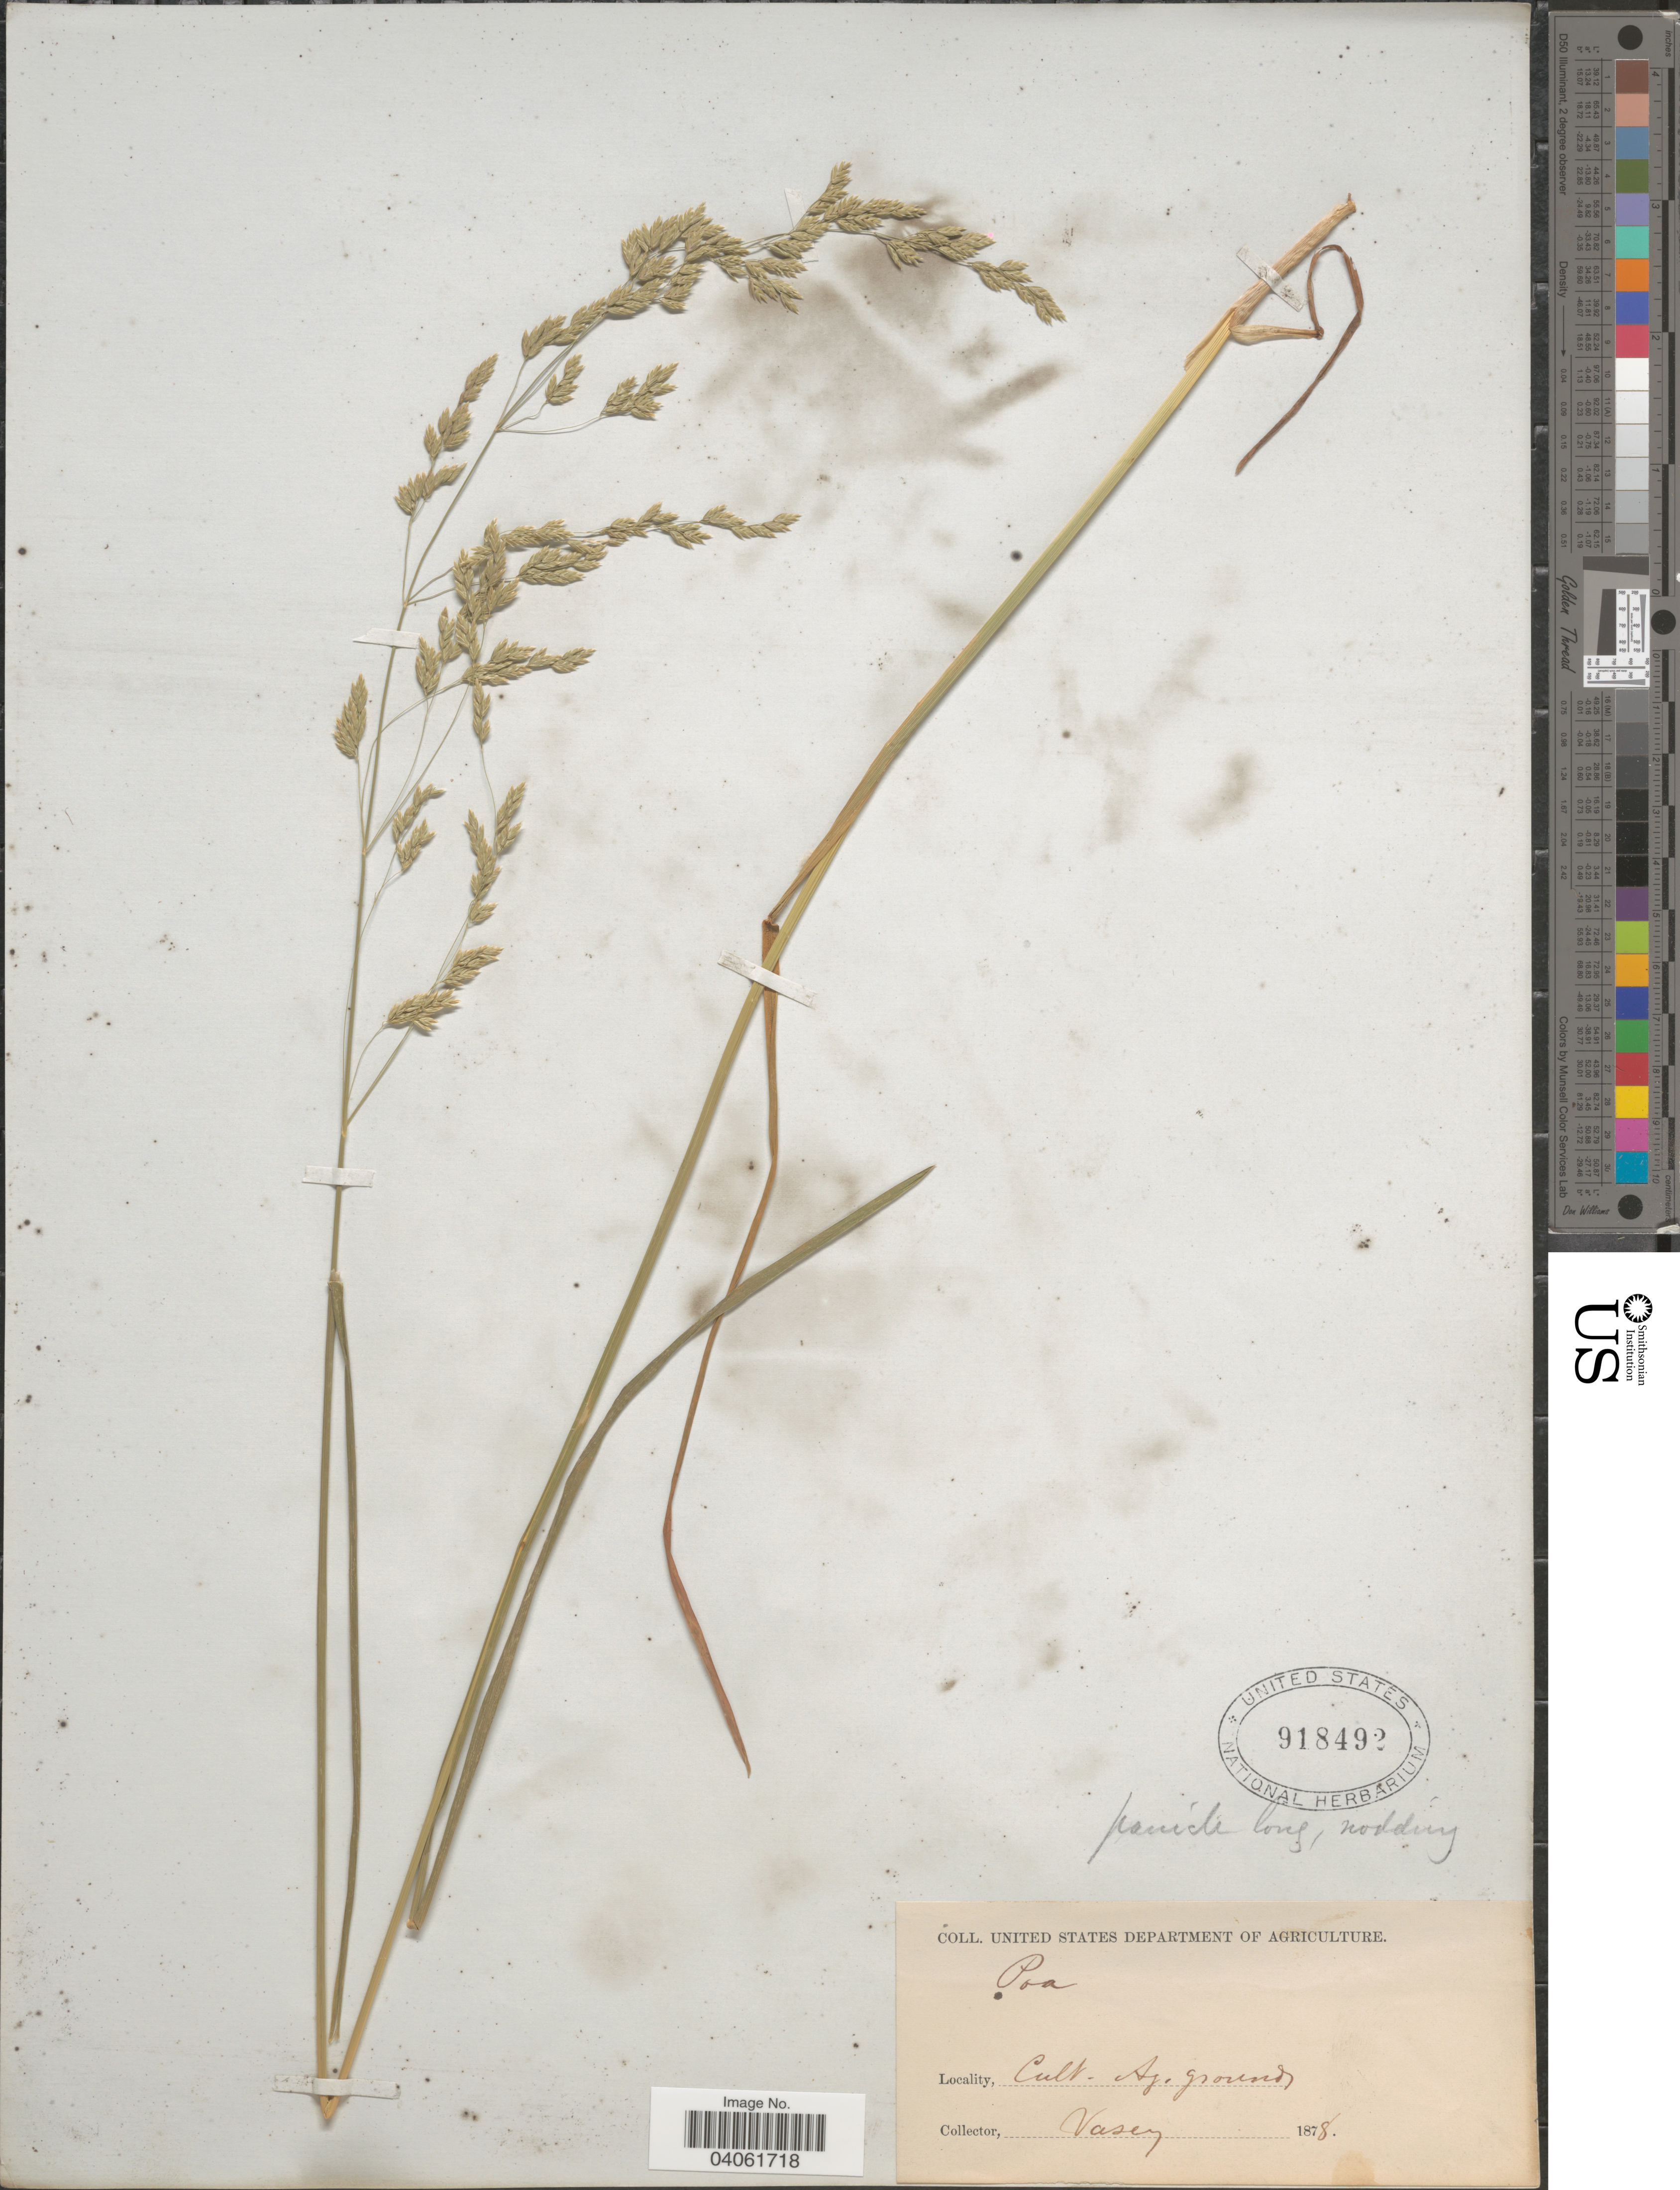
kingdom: Plantae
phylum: Tracheophyta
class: Liliopsida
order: Poales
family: Poaceae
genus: Poa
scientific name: Poa pratensis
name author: L.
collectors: Vasey, --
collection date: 1878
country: United States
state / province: District of Columbia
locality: Cult. Ag. grounds.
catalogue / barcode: US 918492